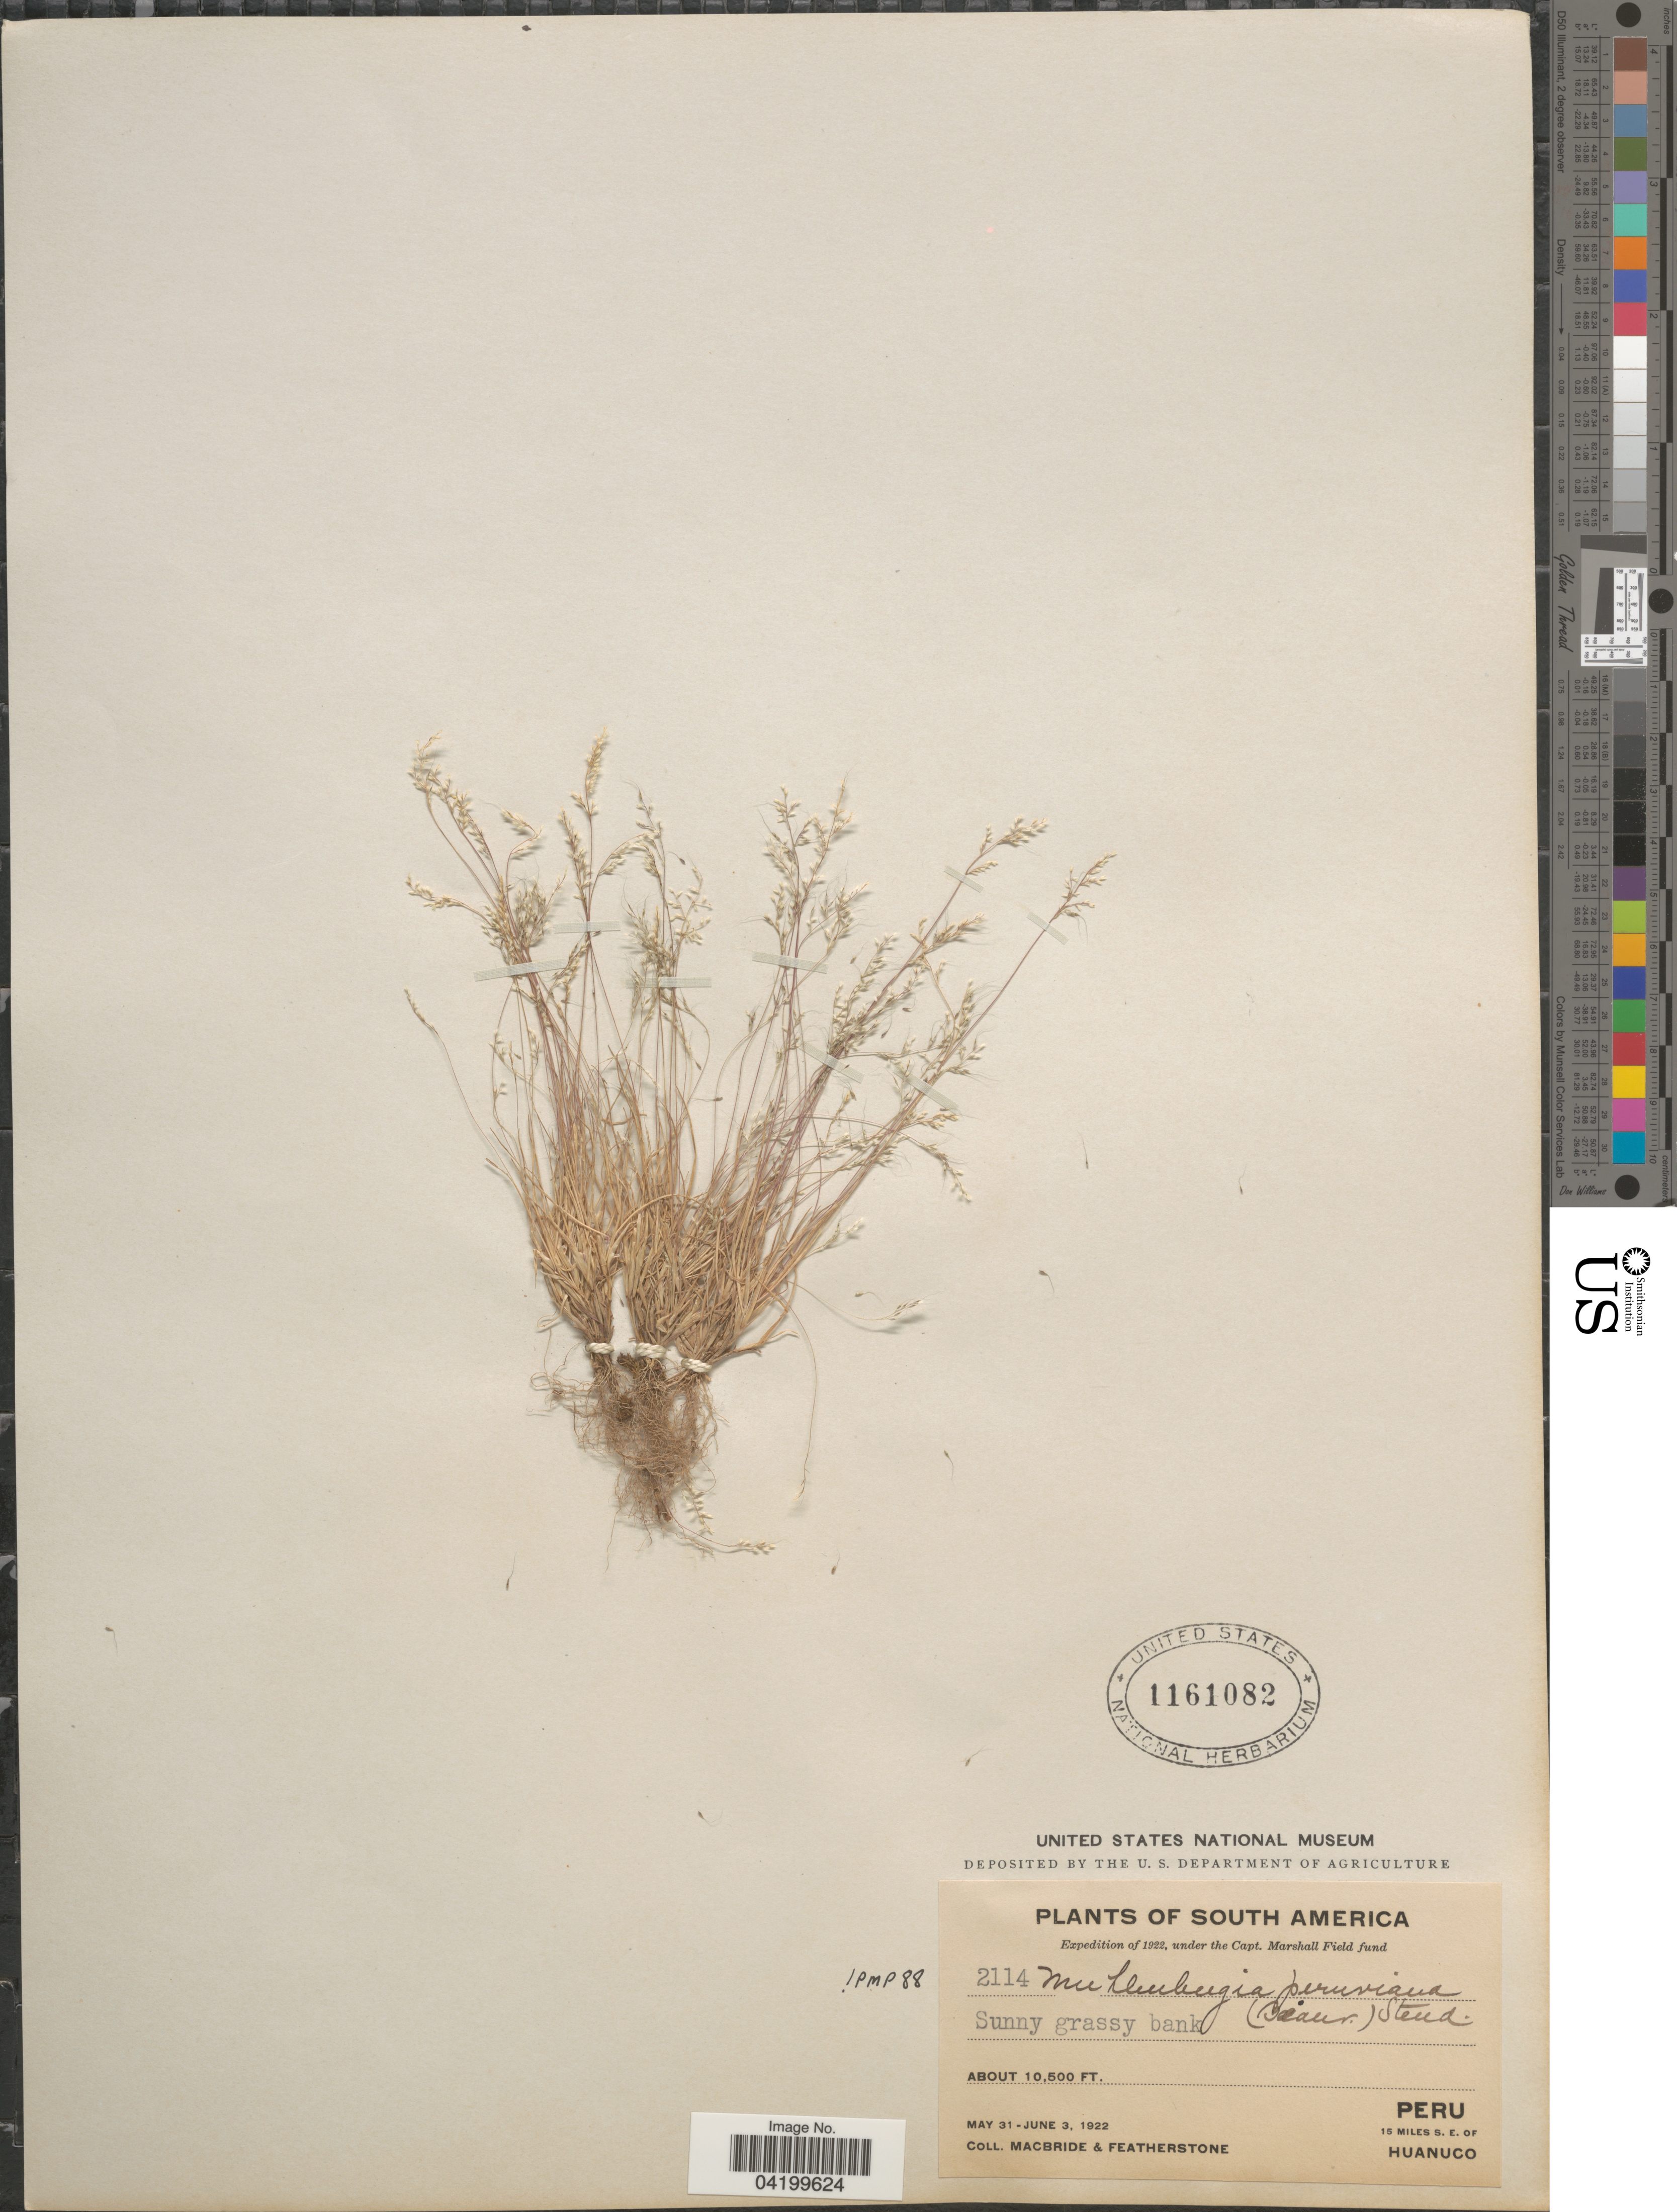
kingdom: Plantae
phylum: Tracheophyta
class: Liliopsida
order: Poales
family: Poaceae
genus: Muhlenbergia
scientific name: Muhlenbergia peruviana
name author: (P. Beauv.) Steud.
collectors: Macbride, -- & -. Featherstone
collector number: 2114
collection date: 1922-05-31/1922-06-03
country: Peru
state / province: Huanuco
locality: Expedition of 1922. 15 miles S. E. of Huanuco.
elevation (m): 3200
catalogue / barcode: US 1161082